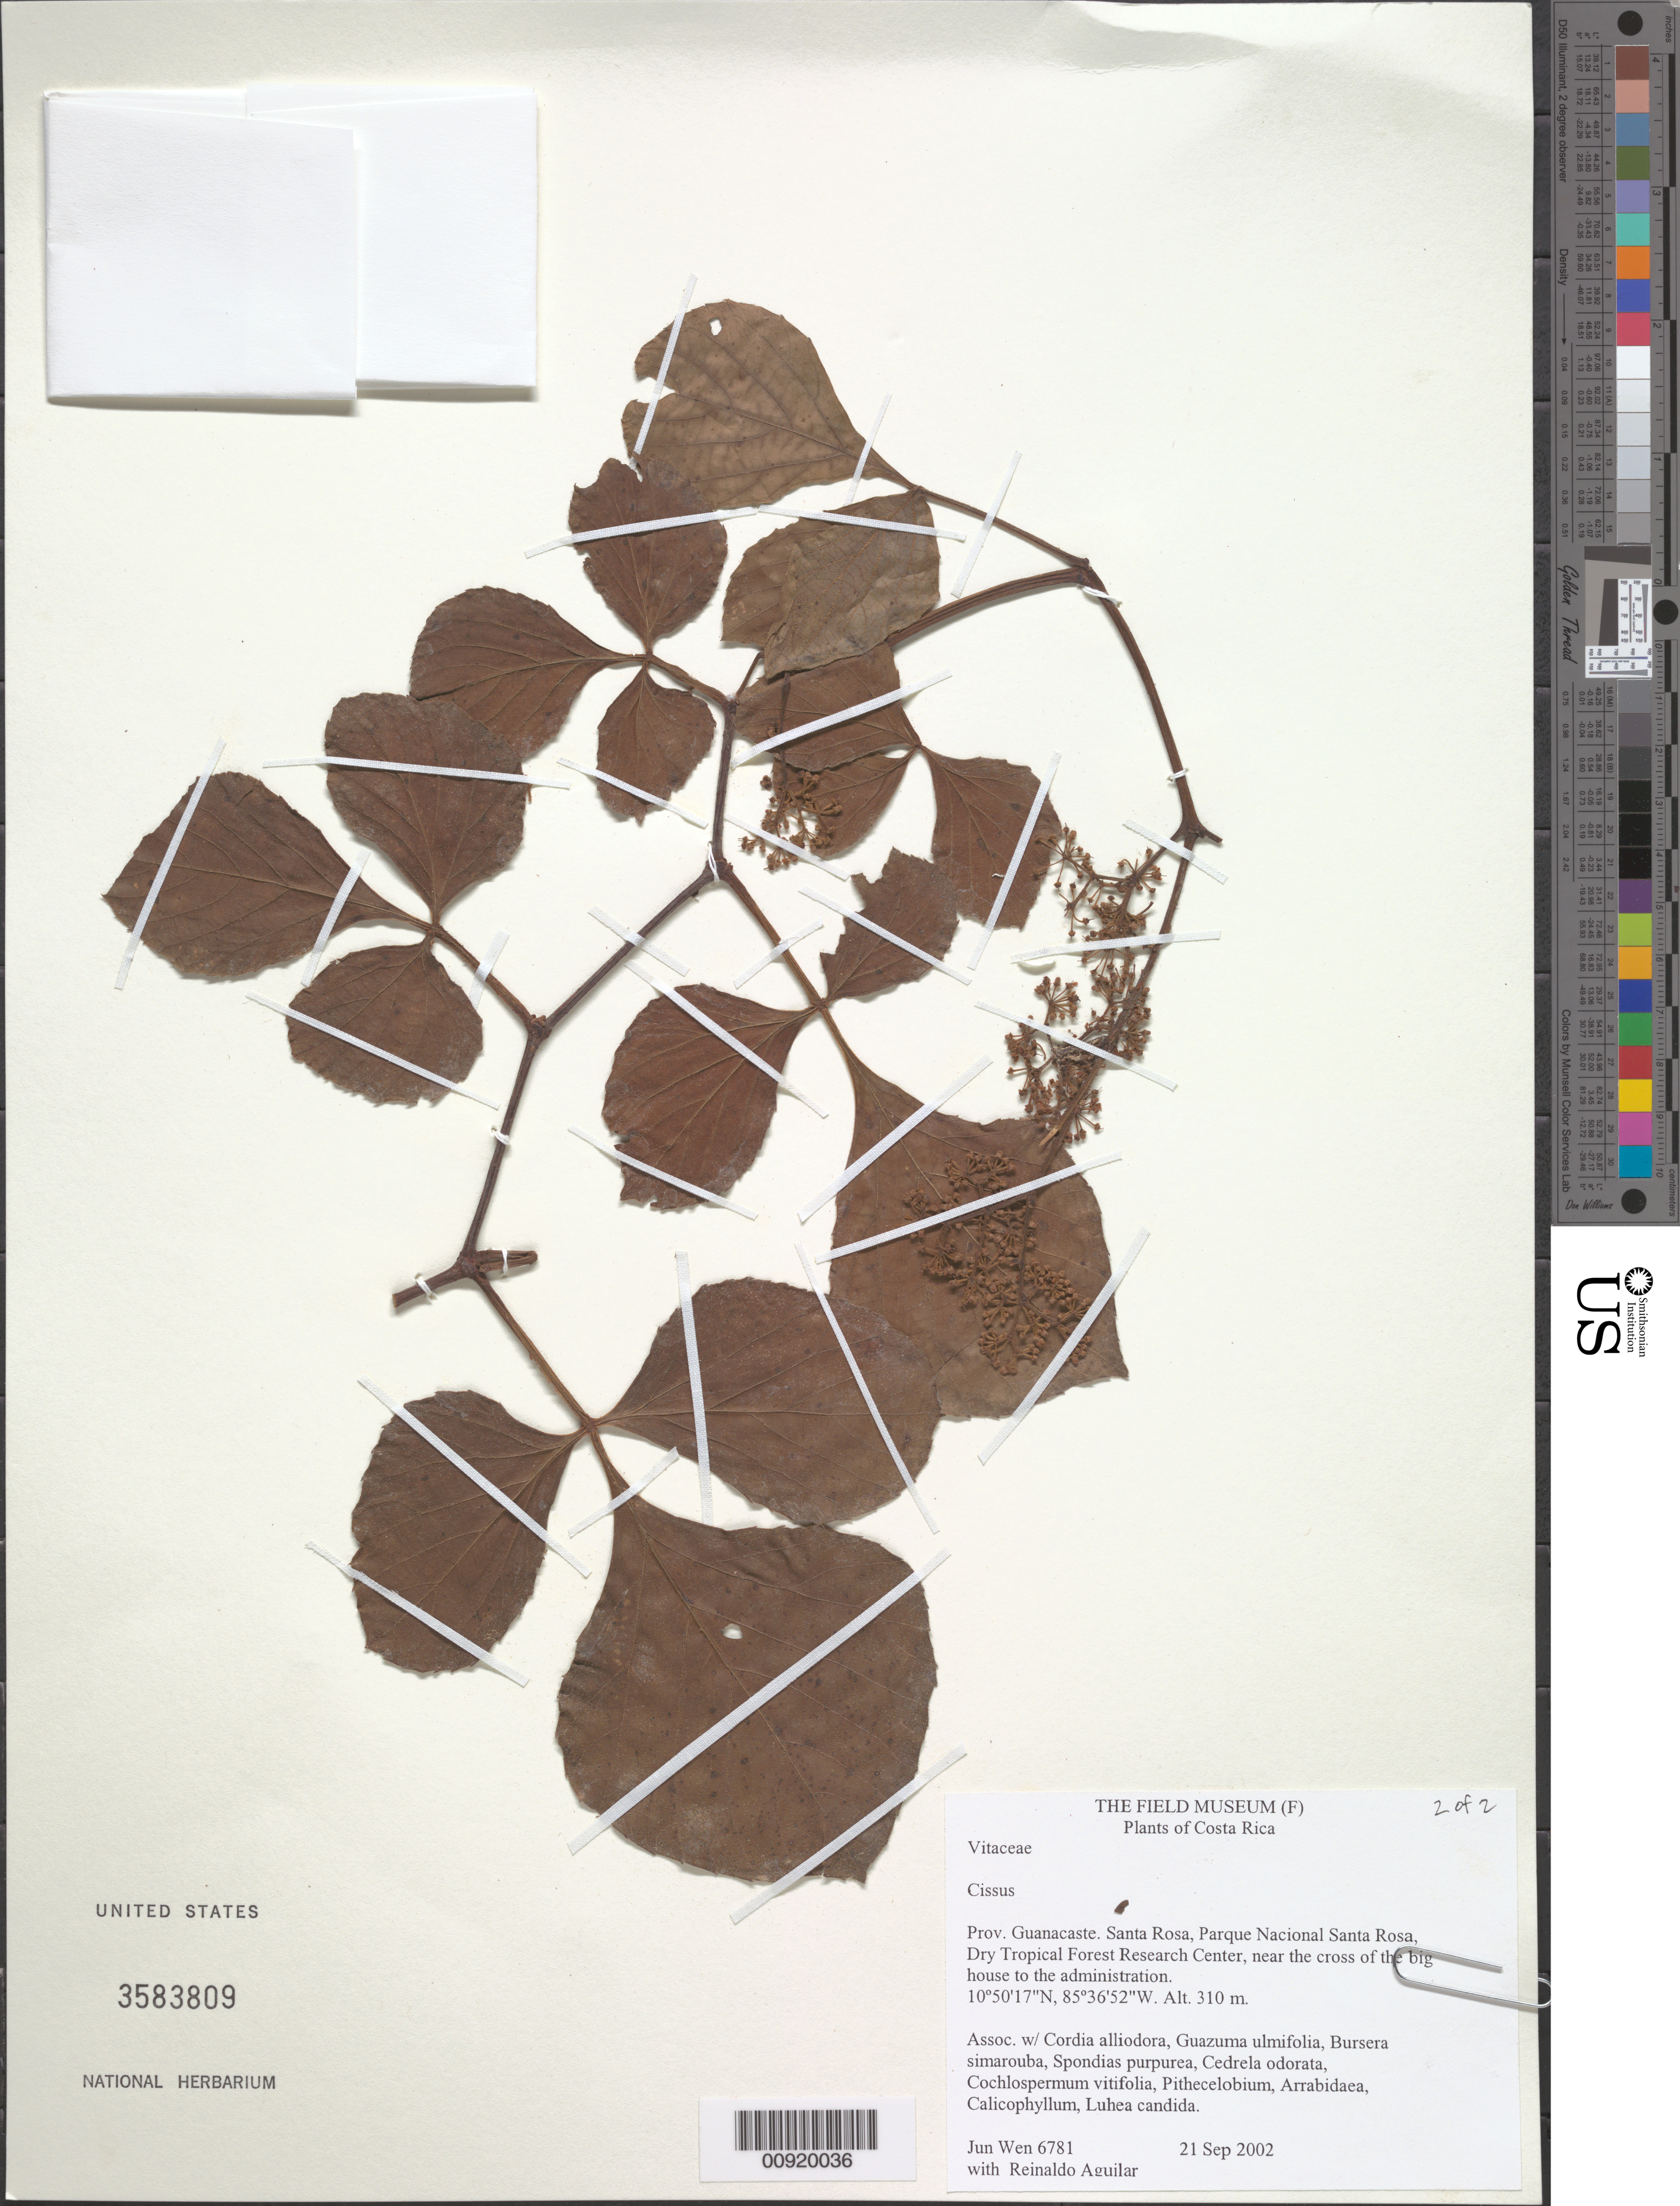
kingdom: Plantae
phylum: Tracheophyta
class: Magnoliopsida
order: Vitales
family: Vitaceae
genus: Cissus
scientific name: Cissus sp.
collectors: J. Wen & R. Aguilar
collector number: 6781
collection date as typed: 21 Sep 2002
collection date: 2002-09-21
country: Costa Rica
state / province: Guanacaste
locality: Santa Rosa, Parque Nacional Santa Rosa, Dry Tropical Forest Research Center, near the cross of the big house to the administration.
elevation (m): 310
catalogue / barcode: US 3583809